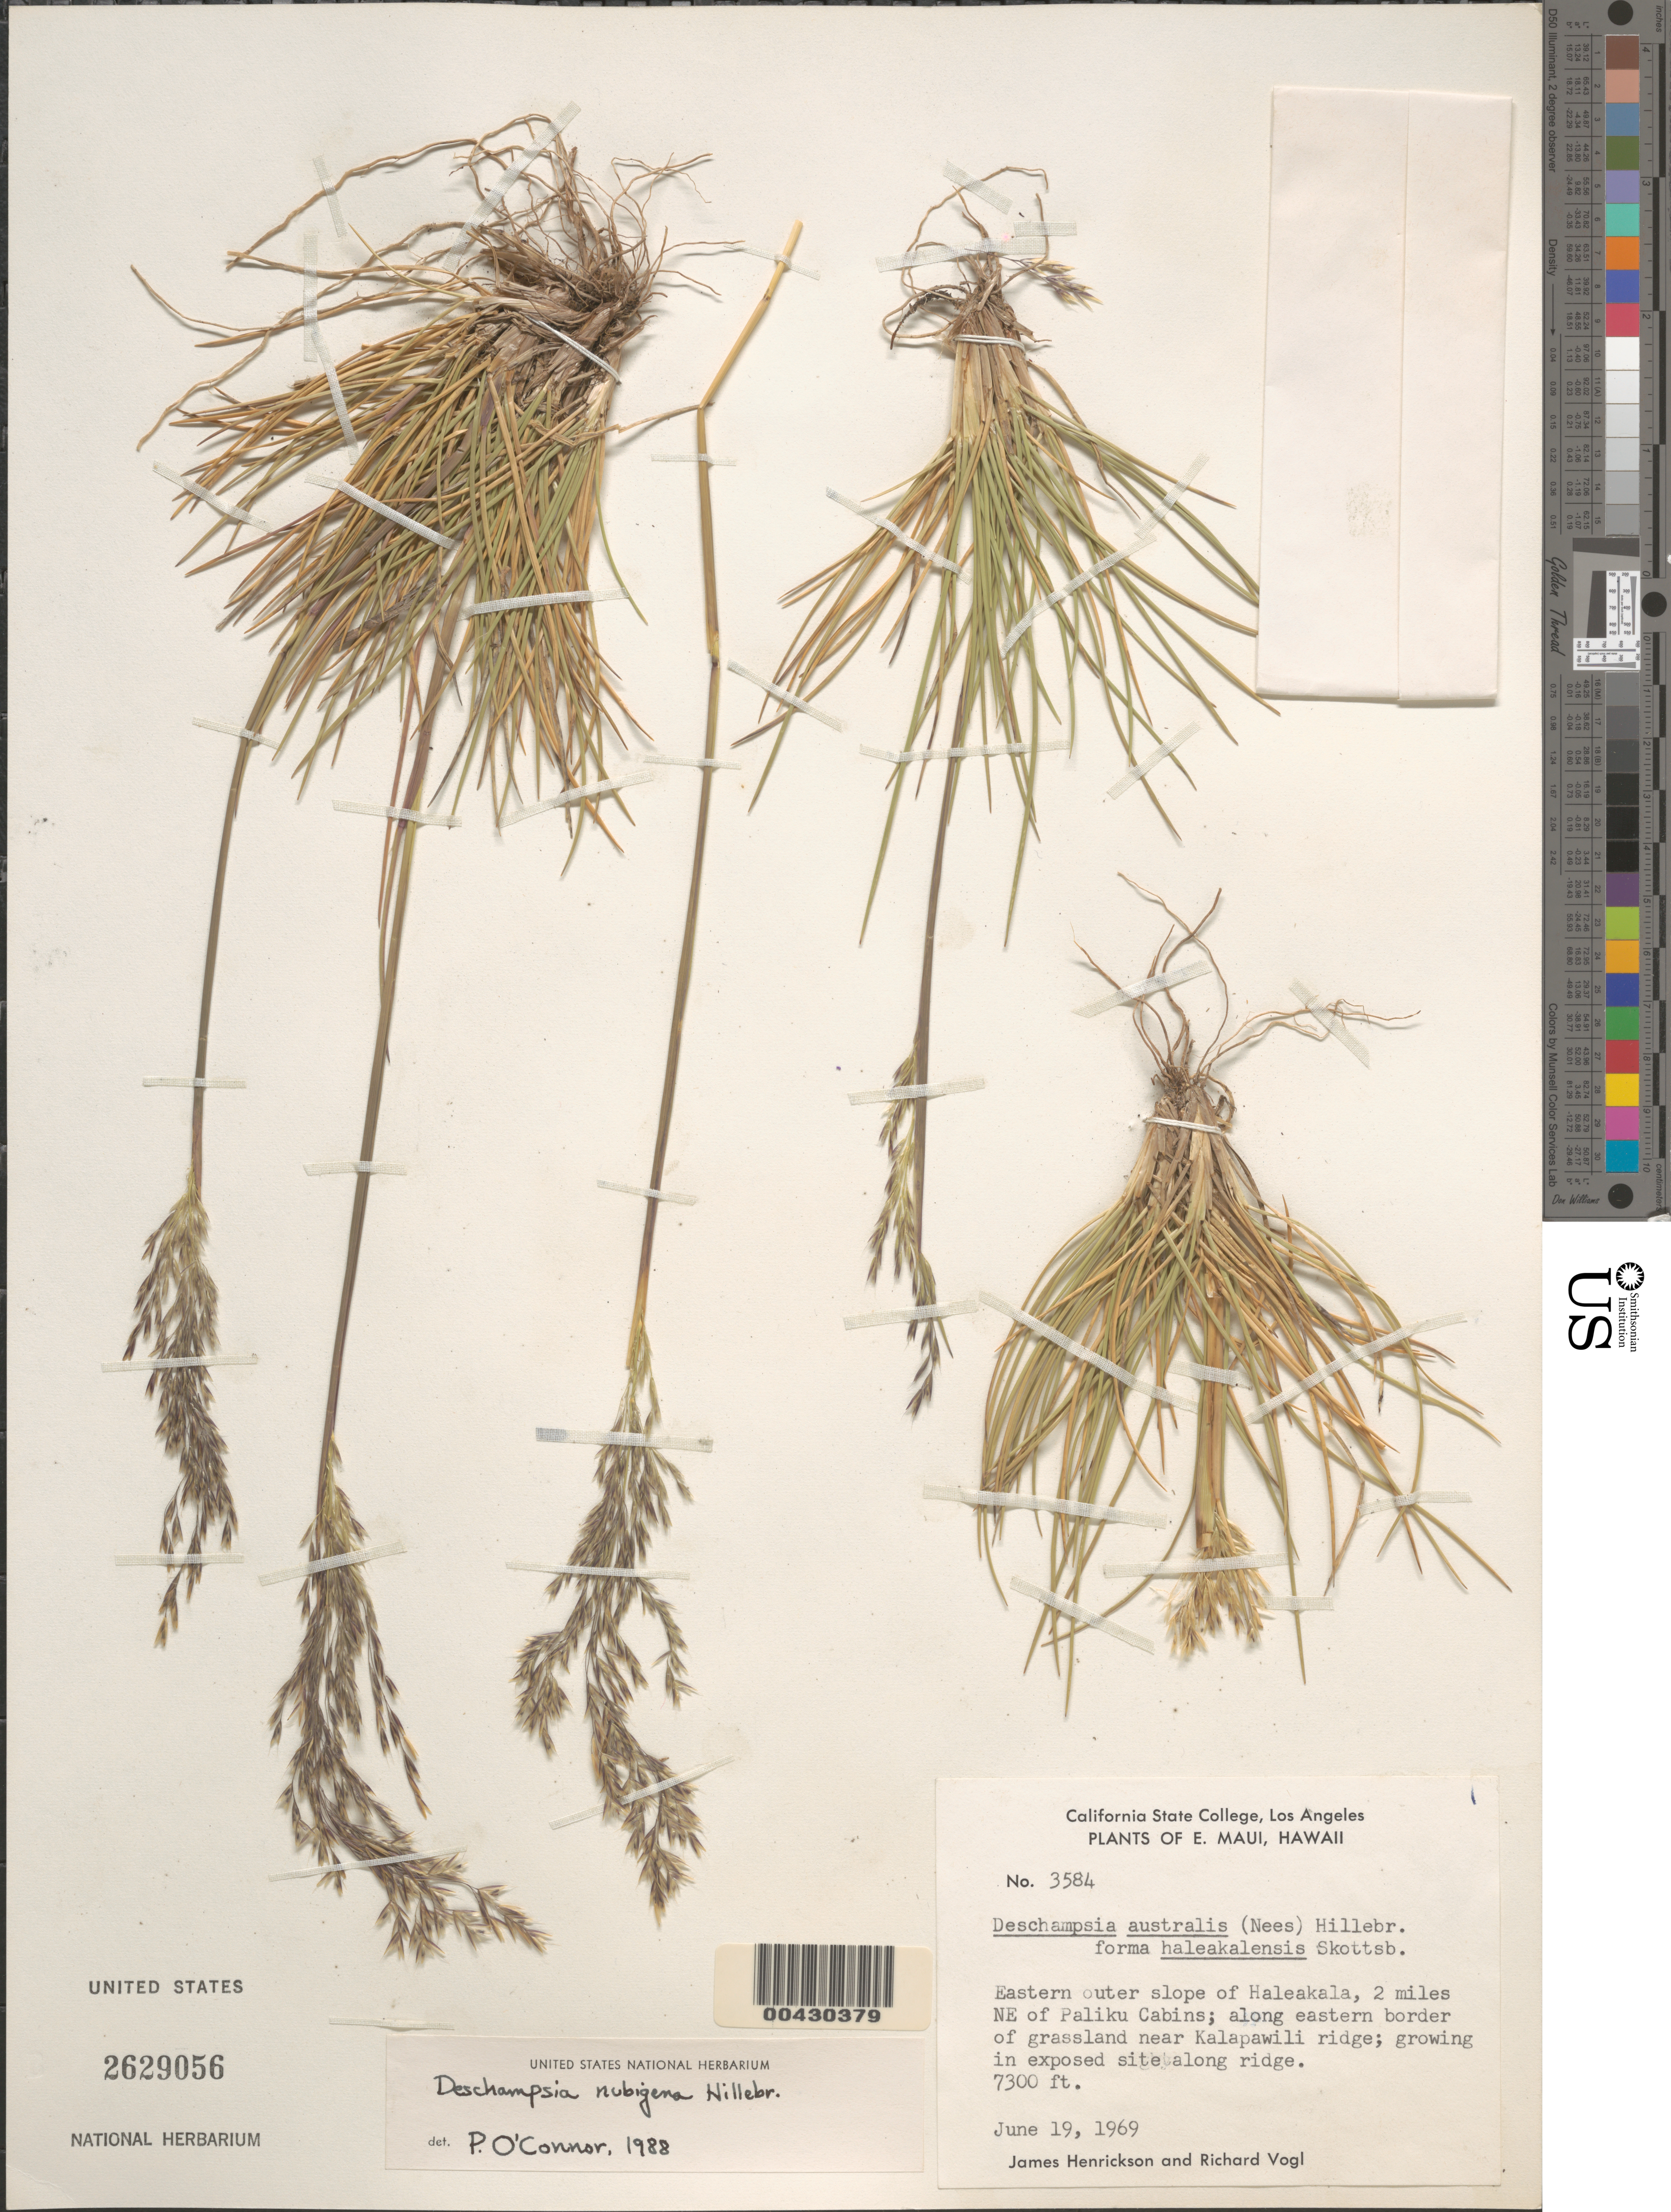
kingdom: Plantae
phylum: Tracheophyta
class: Liliopsida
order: Poales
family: Poaceae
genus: Deschampsia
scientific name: Deschampsia nubigena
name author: Hillebr.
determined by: O'Connor, P.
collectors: J. S. Henrickson & R. Vogl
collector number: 3584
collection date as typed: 19 Jun 1969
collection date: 1969-06-19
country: United States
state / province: Hawaii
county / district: Maui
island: Maui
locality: Eastern outer slope of Haleakala, 2 mi NE of Paliku Cabins; along eastern border near Kalapawili ridge, E Maui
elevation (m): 2225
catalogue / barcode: US 2629056